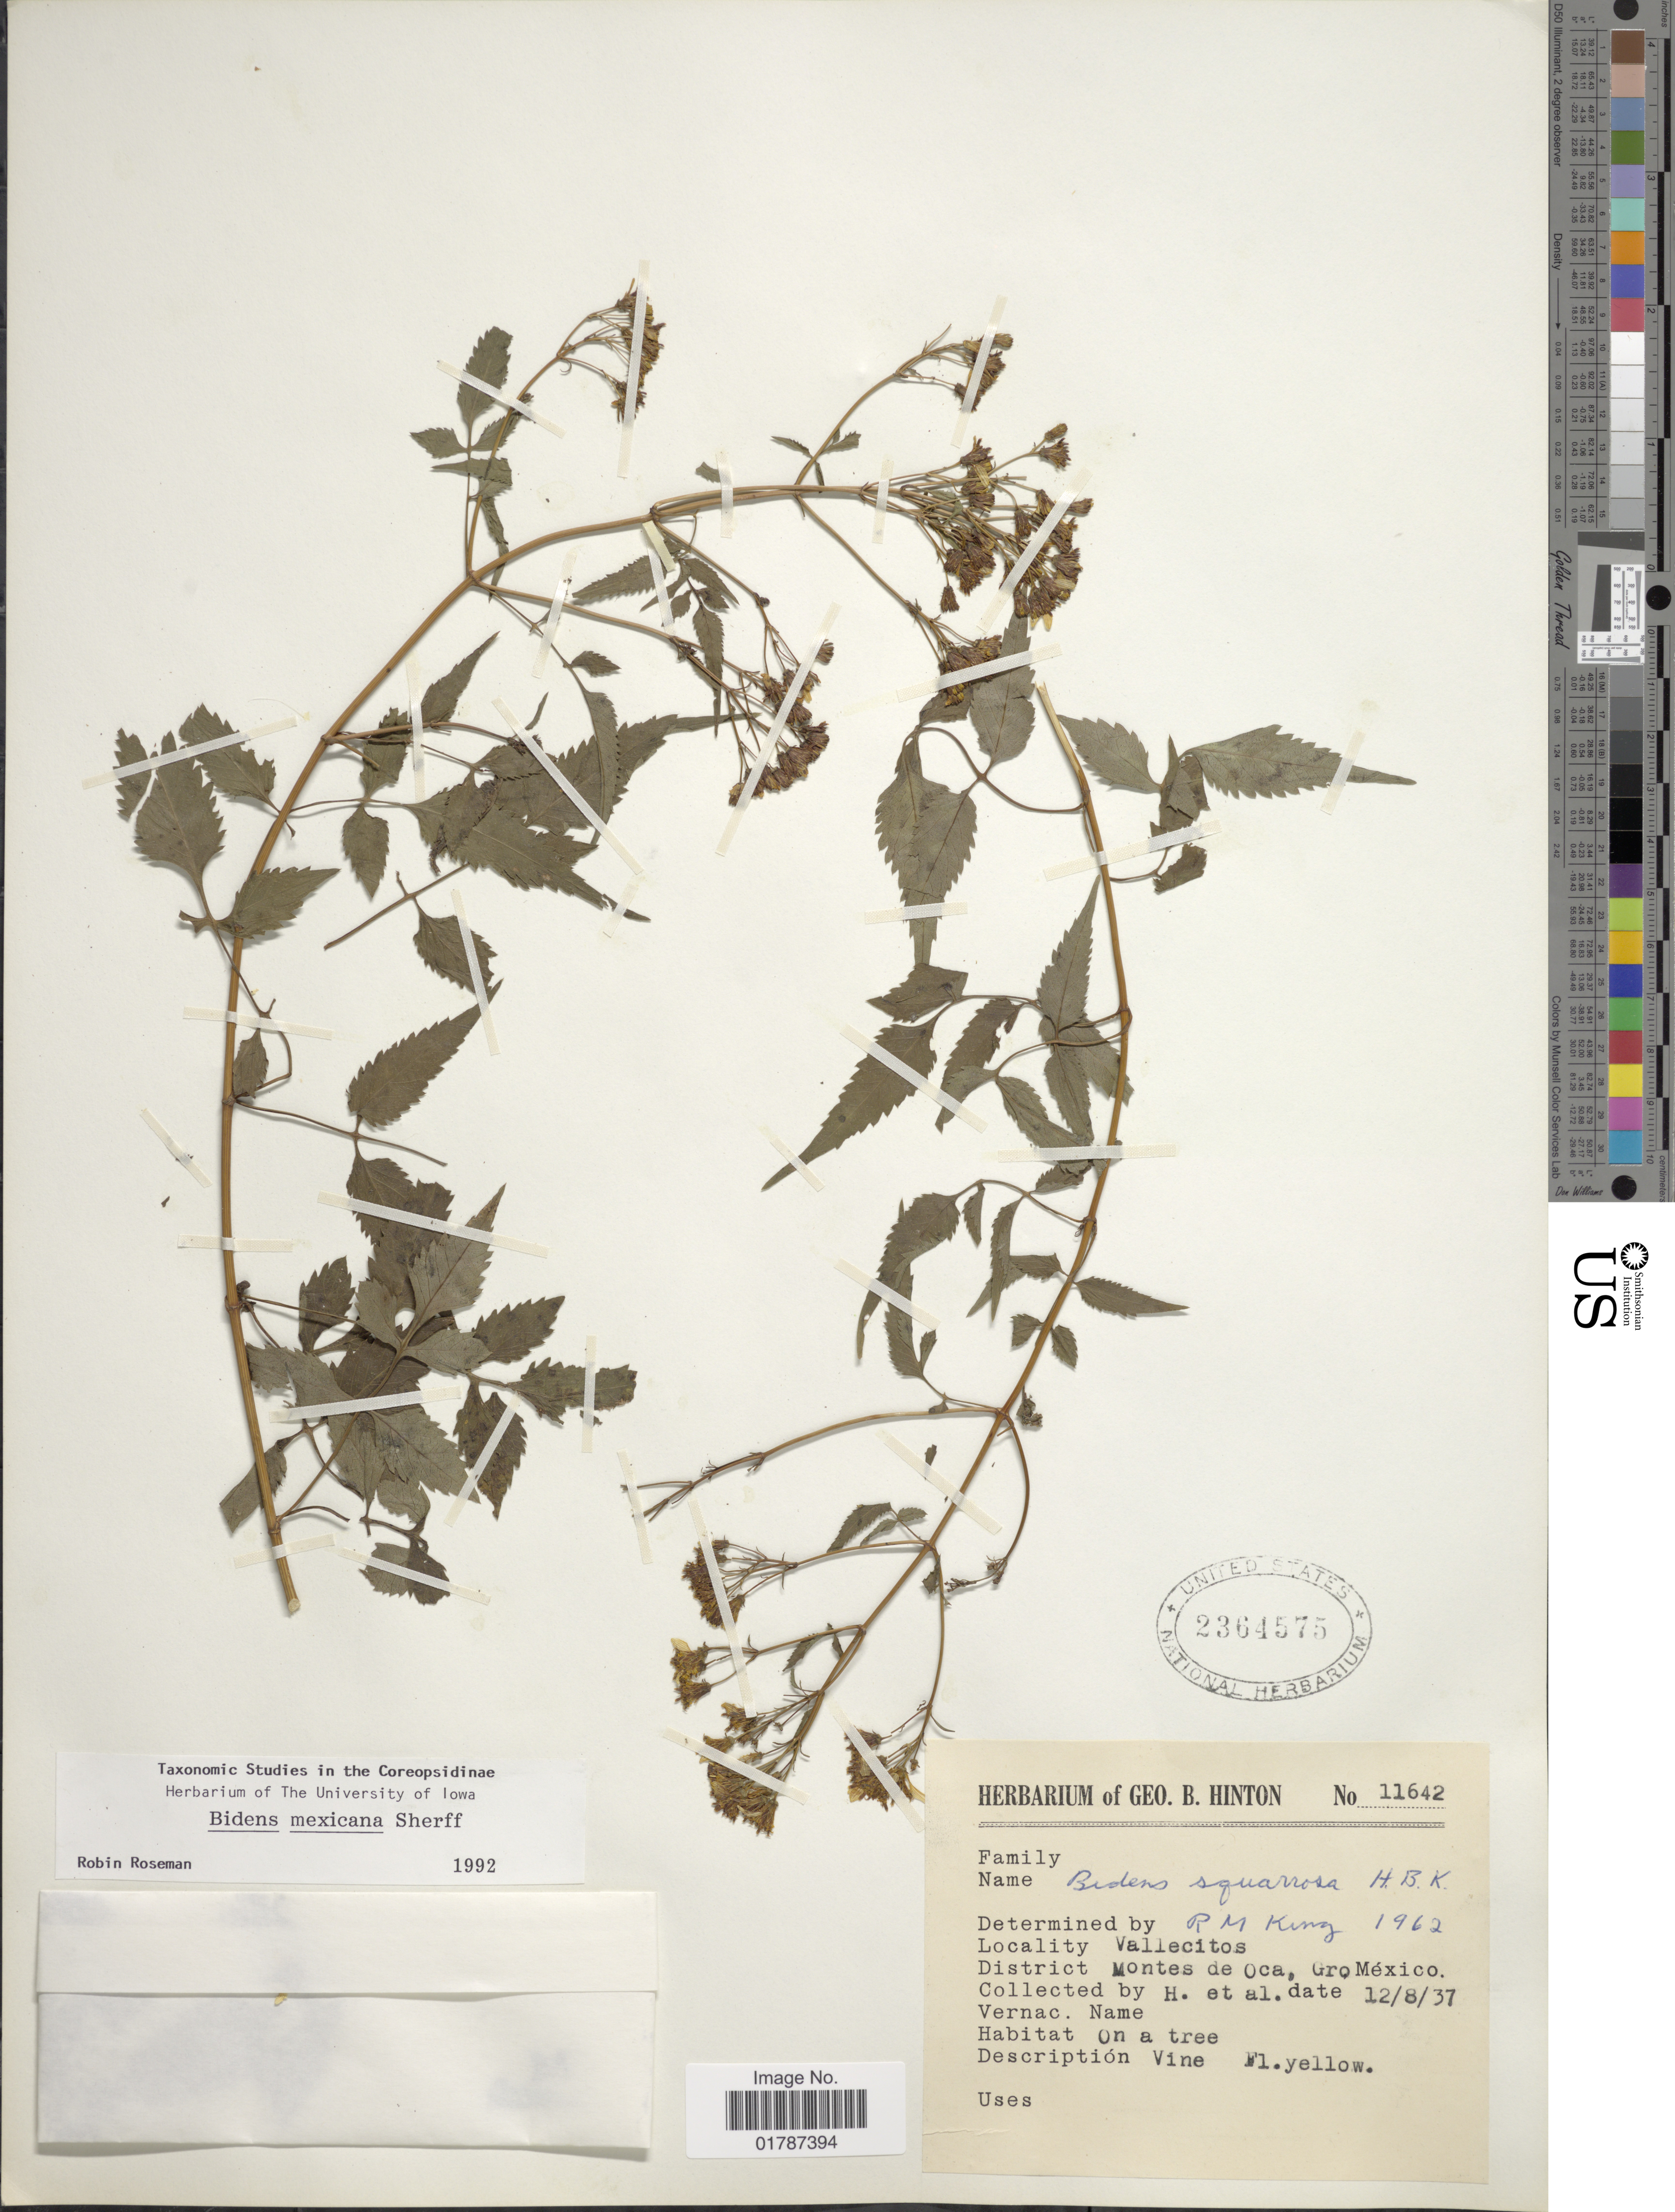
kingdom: Plantae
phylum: Tracheophyta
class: Magnoliopsida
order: Asterales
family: Asteraceae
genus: Bidens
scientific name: Bidens mexicana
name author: Sherff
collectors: G. B. Hinton & et al.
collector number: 11642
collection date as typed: Transcribed d/m/y: 8/12/37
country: Mexico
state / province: Guerrero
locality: Vallecitos, District Montes de Oca, Gro., Mexico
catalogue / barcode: US 2364575